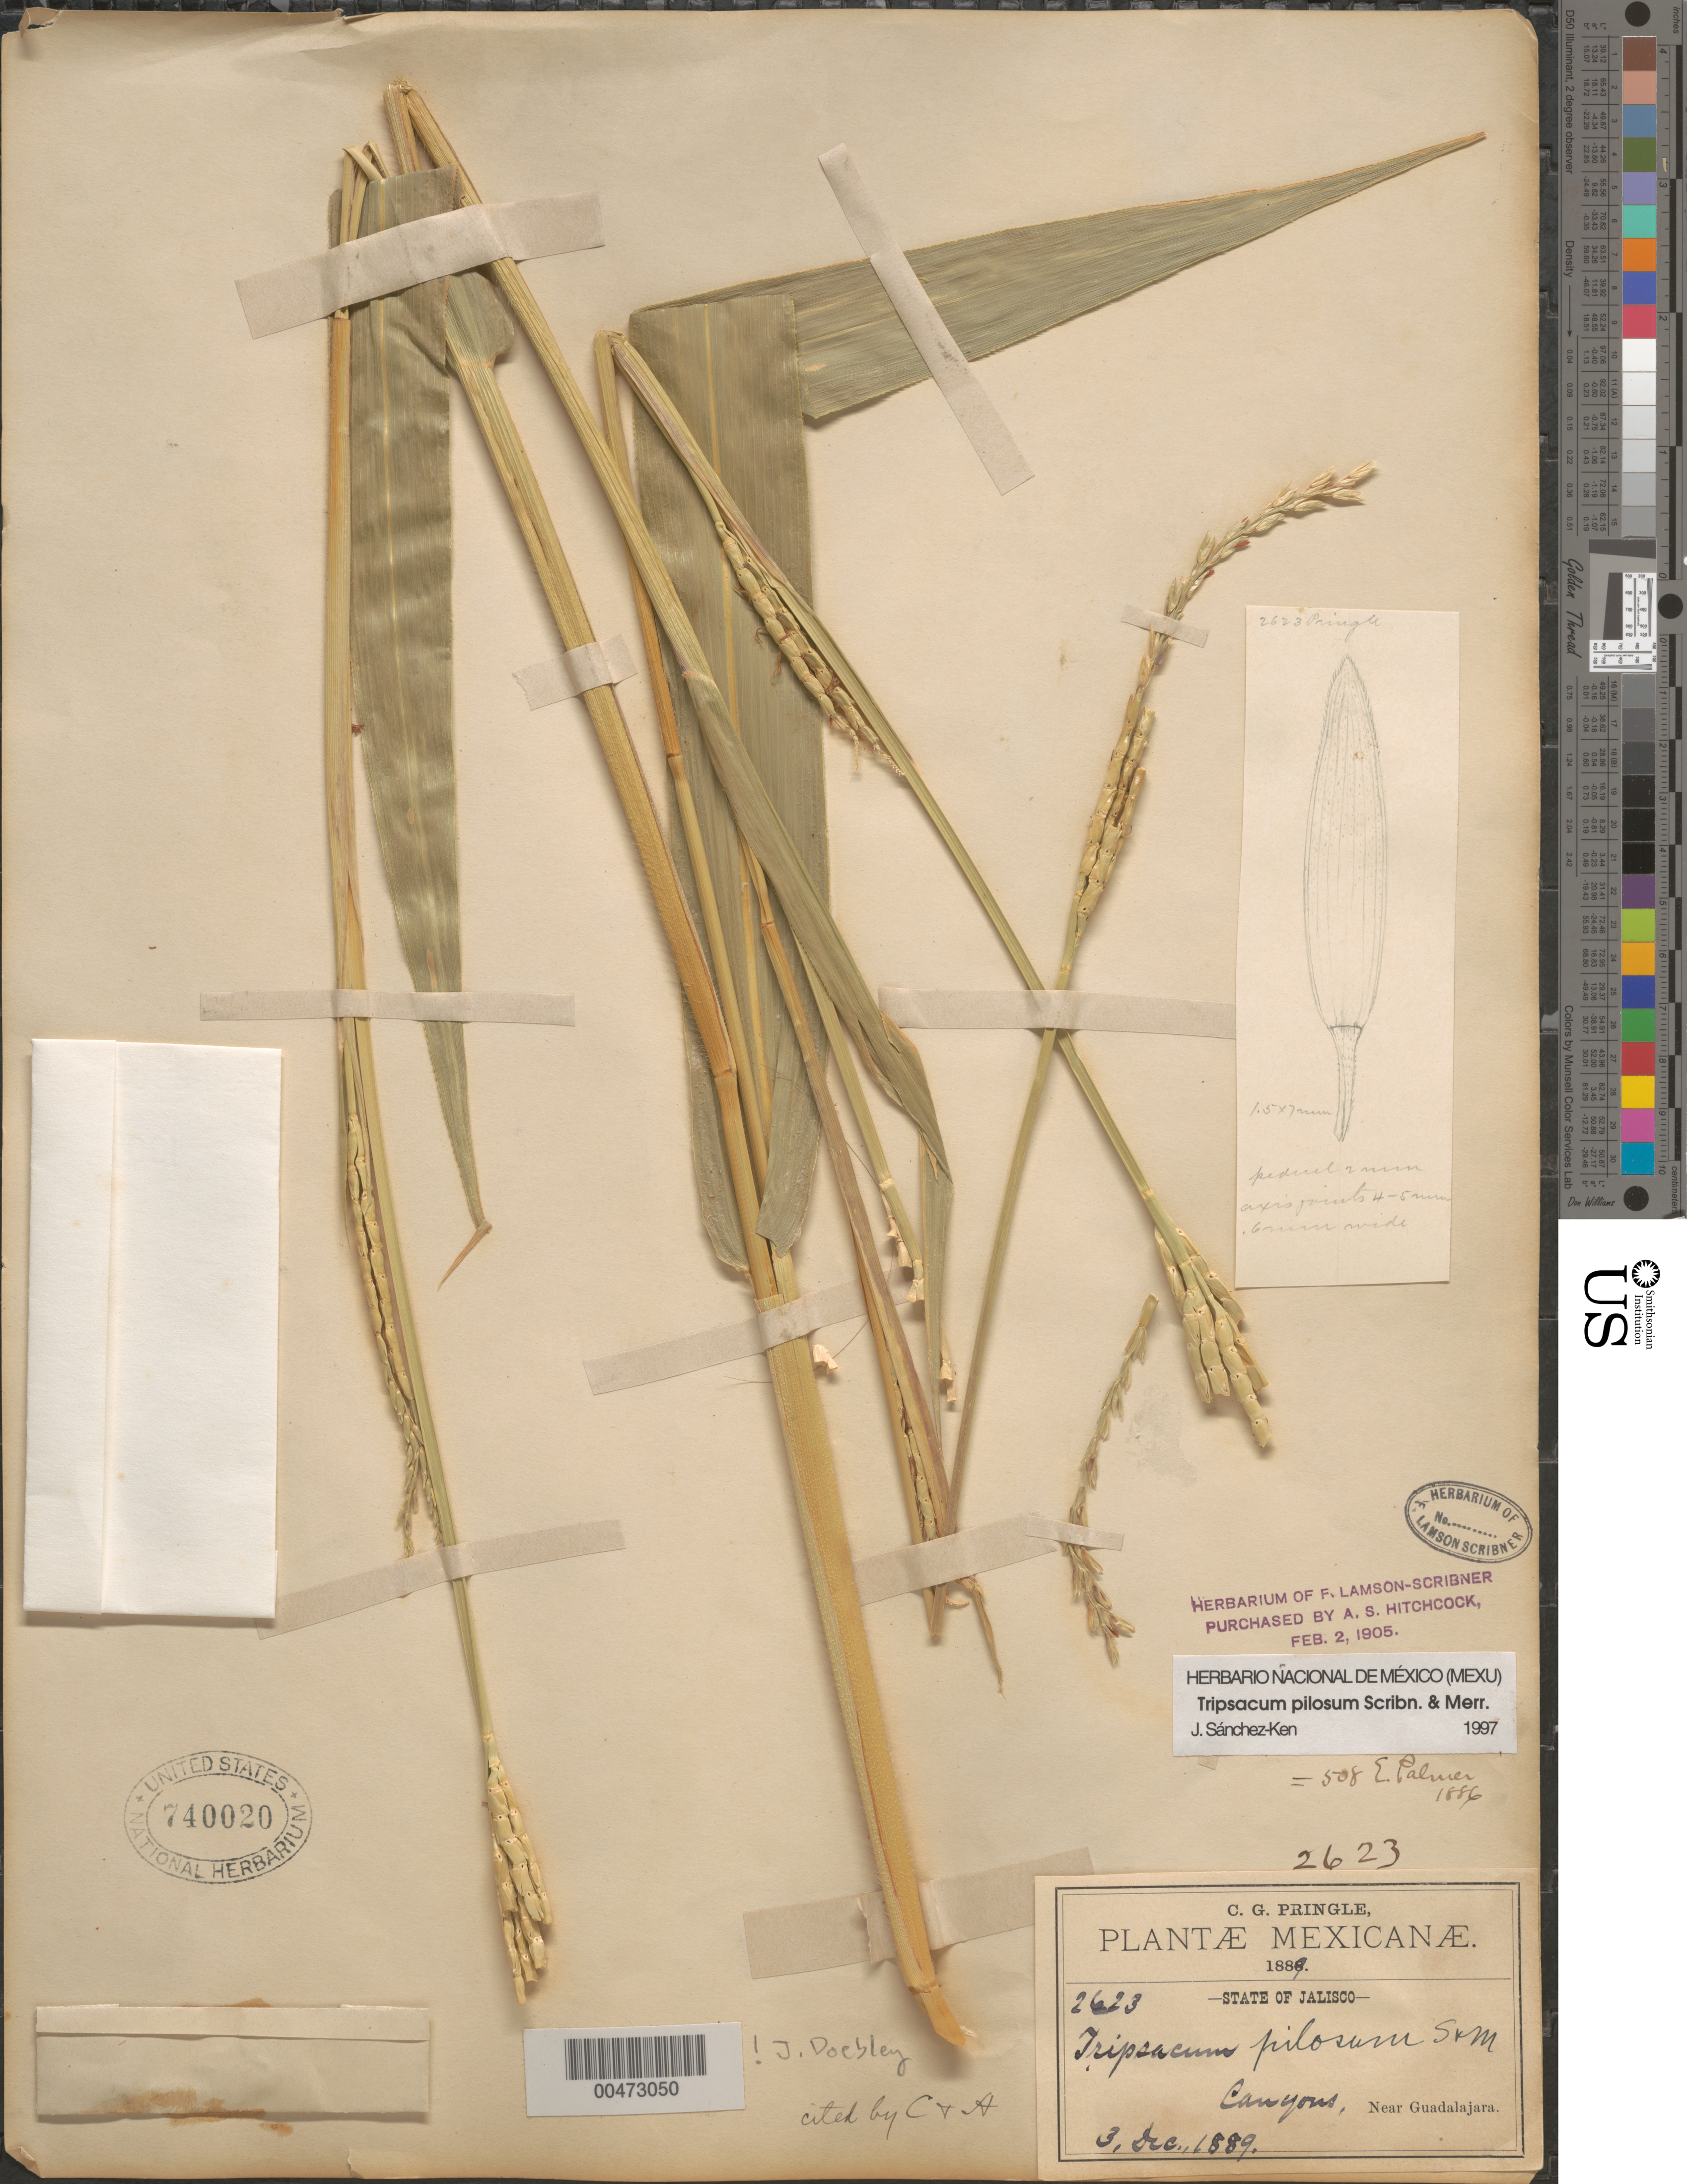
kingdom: Plantae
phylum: Tracheophyta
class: Liliopsida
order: Poales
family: Poaceae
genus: Tripsacum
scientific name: Tripsacum pilosum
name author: Scribn. & Merr.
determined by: Doebley, John F.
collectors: C. G. Pringle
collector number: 2623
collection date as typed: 3 Dec 1889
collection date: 1889-12-03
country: Mexico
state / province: Jalisco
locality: Near Guadalajara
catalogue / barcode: US 740020